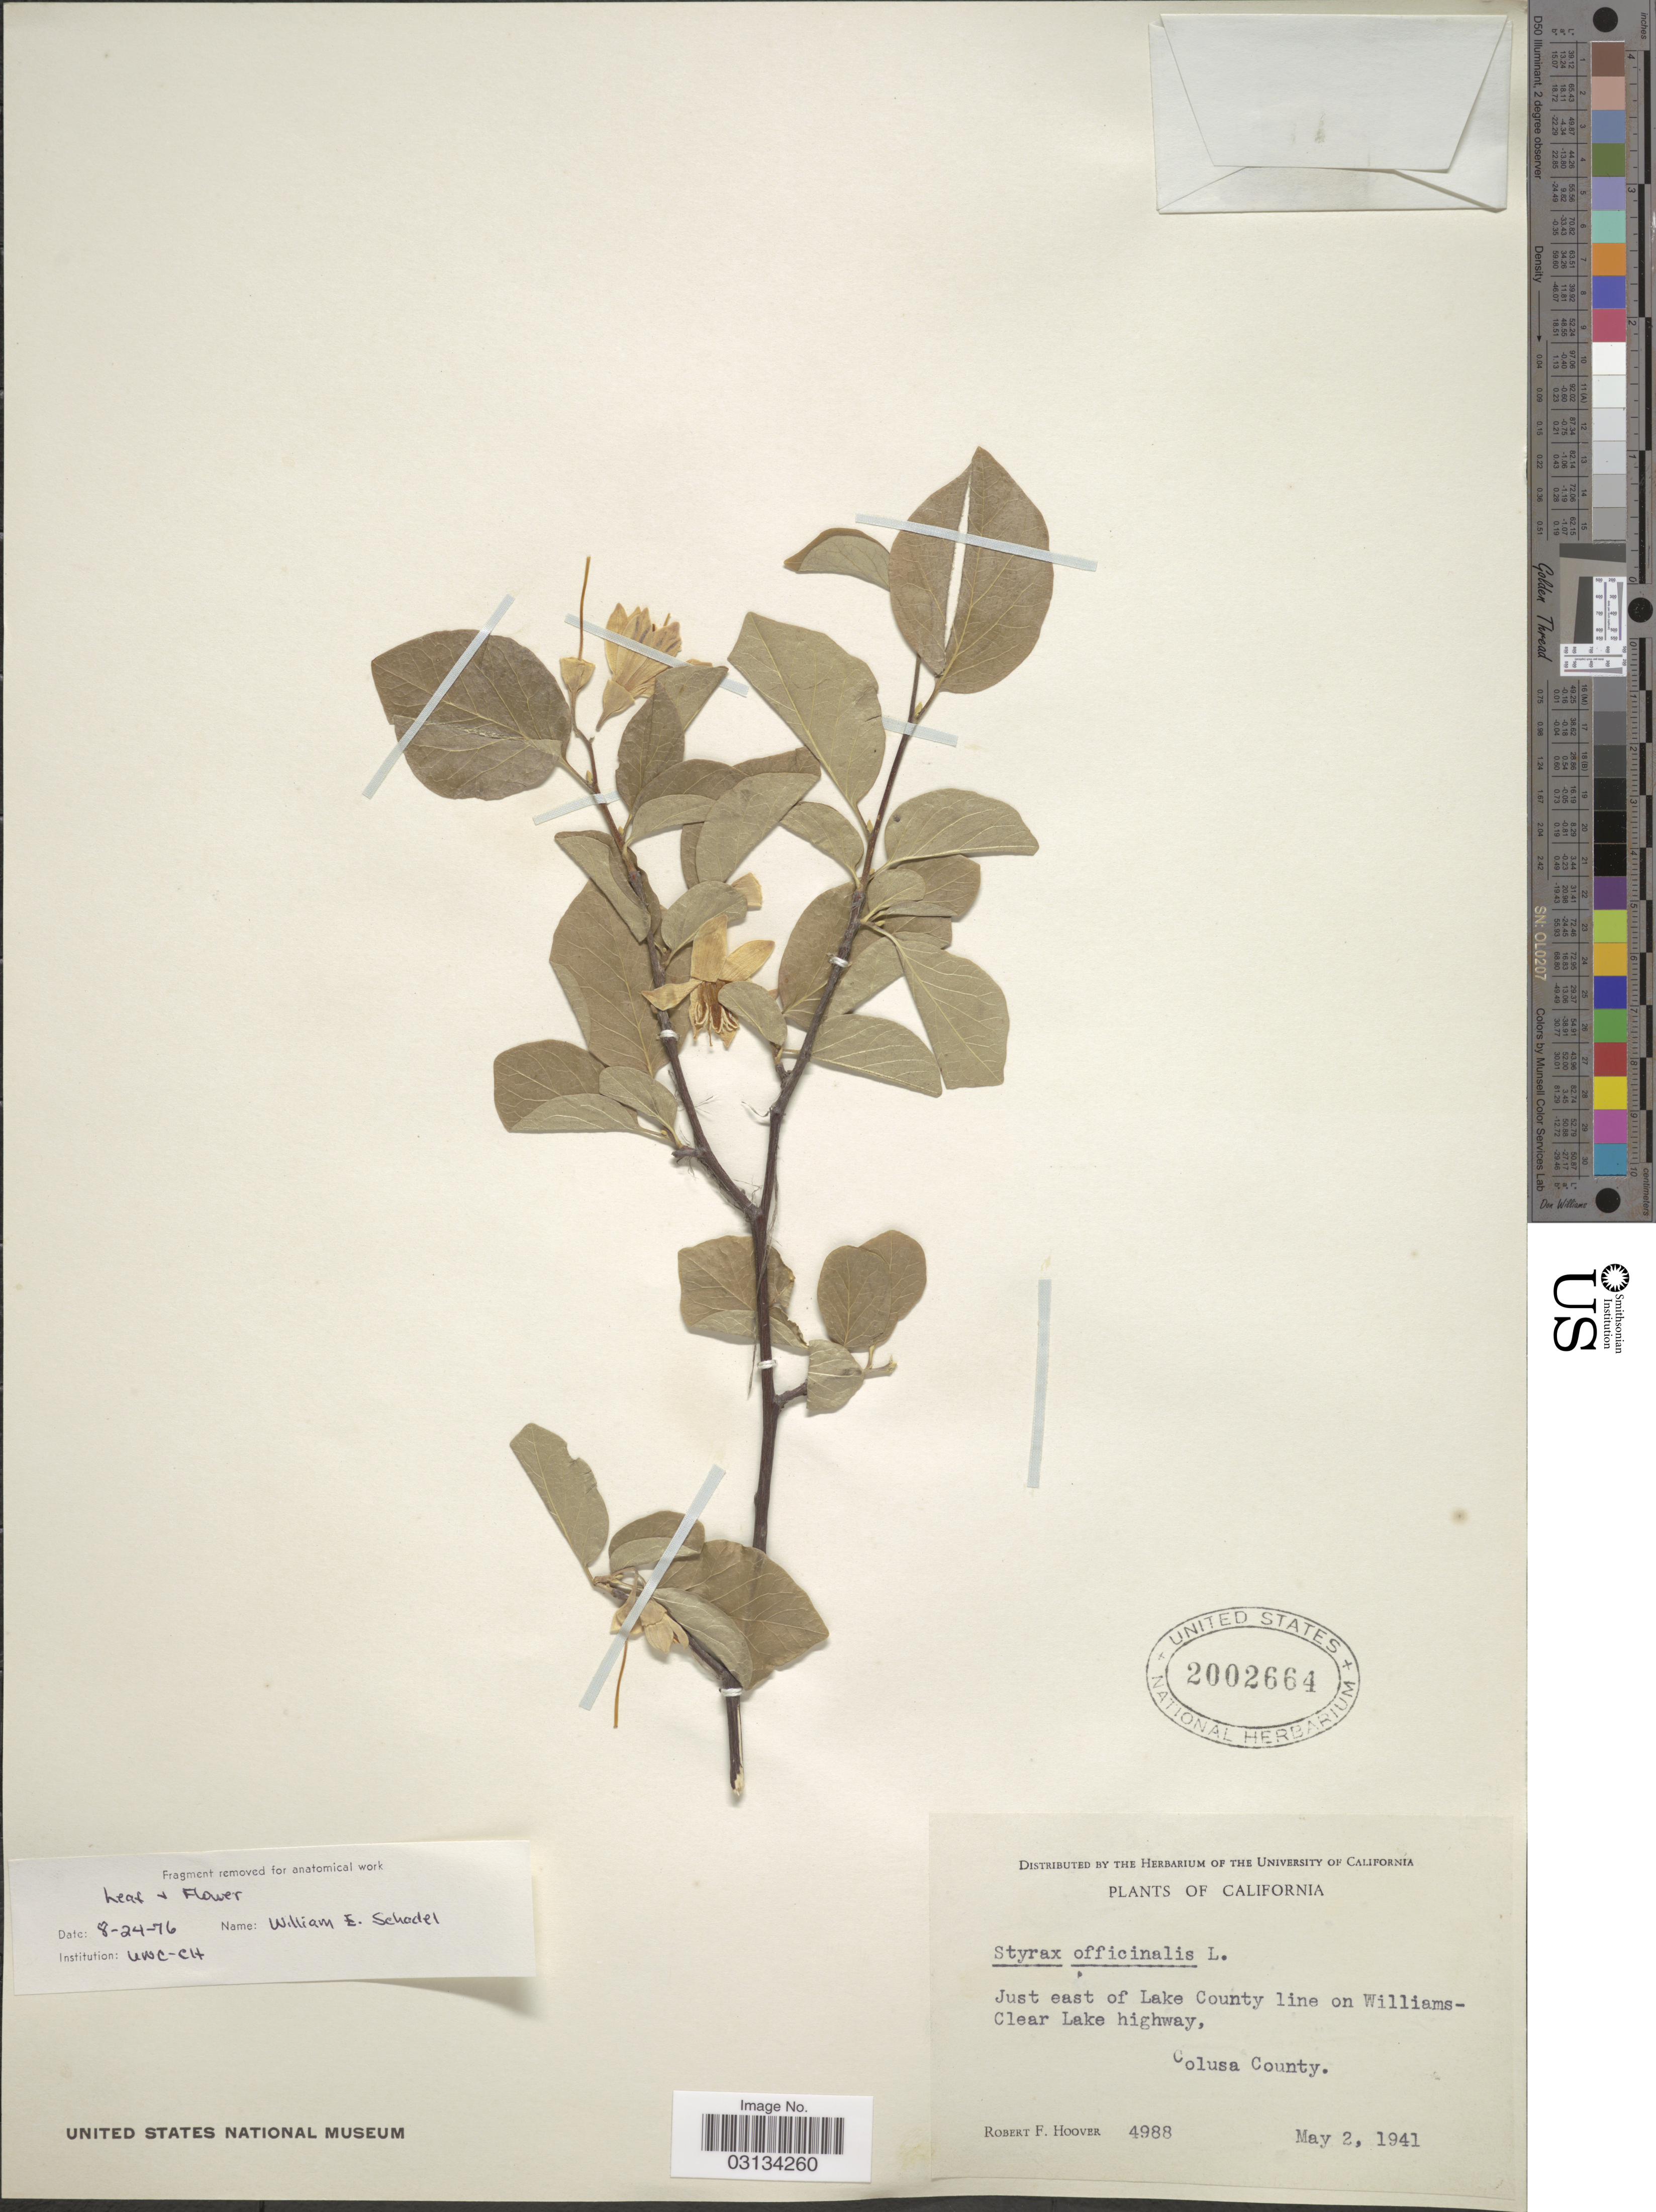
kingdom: Plantae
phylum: Tracheophyta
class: Magnoliopsida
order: Ericales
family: Styracaceae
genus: Styrax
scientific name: Styrax officinalis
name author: L.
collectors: R. F. Hoover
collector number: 4988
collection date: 1941-05-02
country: United States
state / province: California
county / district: Colusa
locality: Just east of Lake County line on Williams-Clear Lake highway, Colusa County.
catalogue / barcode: US 2002664